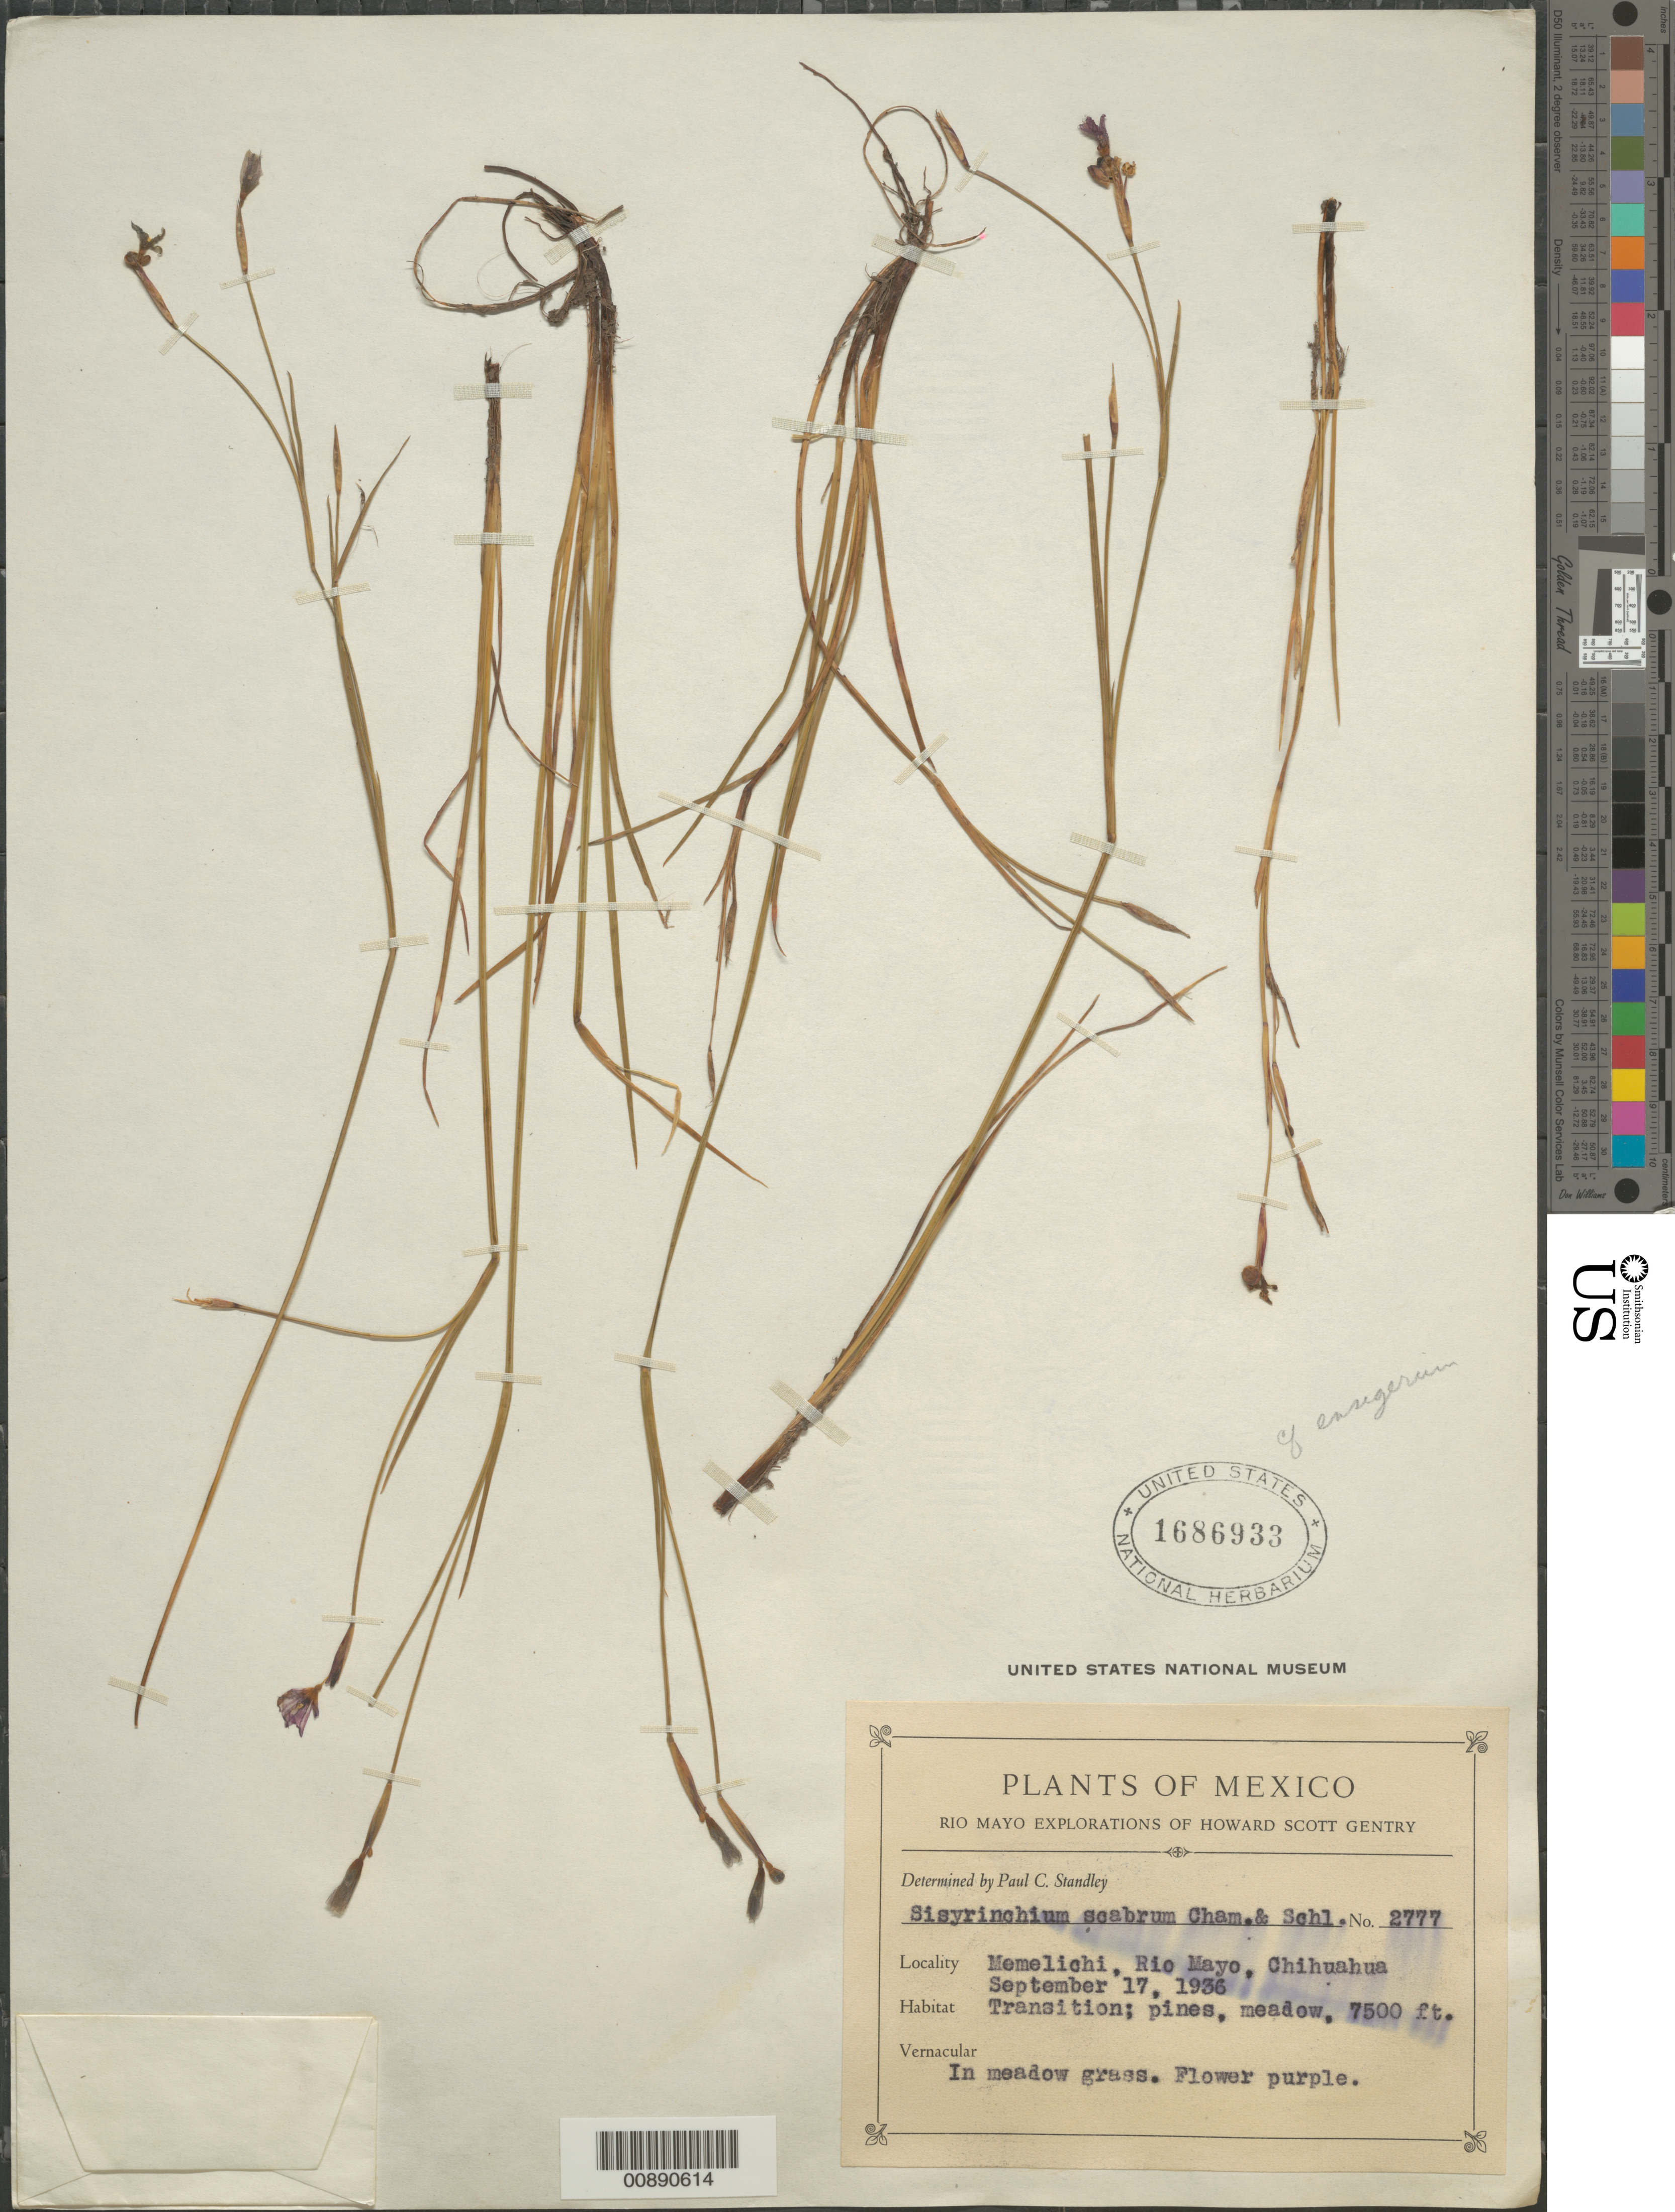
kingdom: Plantae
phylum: Tracheophyta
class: Liliopsida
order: Asparagales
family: Iridaceae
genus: Sisyrinchium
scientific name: Sisyrinchium scabrum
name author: Schltdl. & Cham.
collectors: H. S. Gentry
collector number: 2777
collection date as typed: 17 Sep 1936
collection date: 1936-09-17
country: Mexico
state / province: Chihuahua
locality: Memelichi, Río Mayo, Chihuahua.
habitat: Transition; pines, meadow. In meadow grass.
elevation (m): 2286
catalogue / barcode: US 1686933